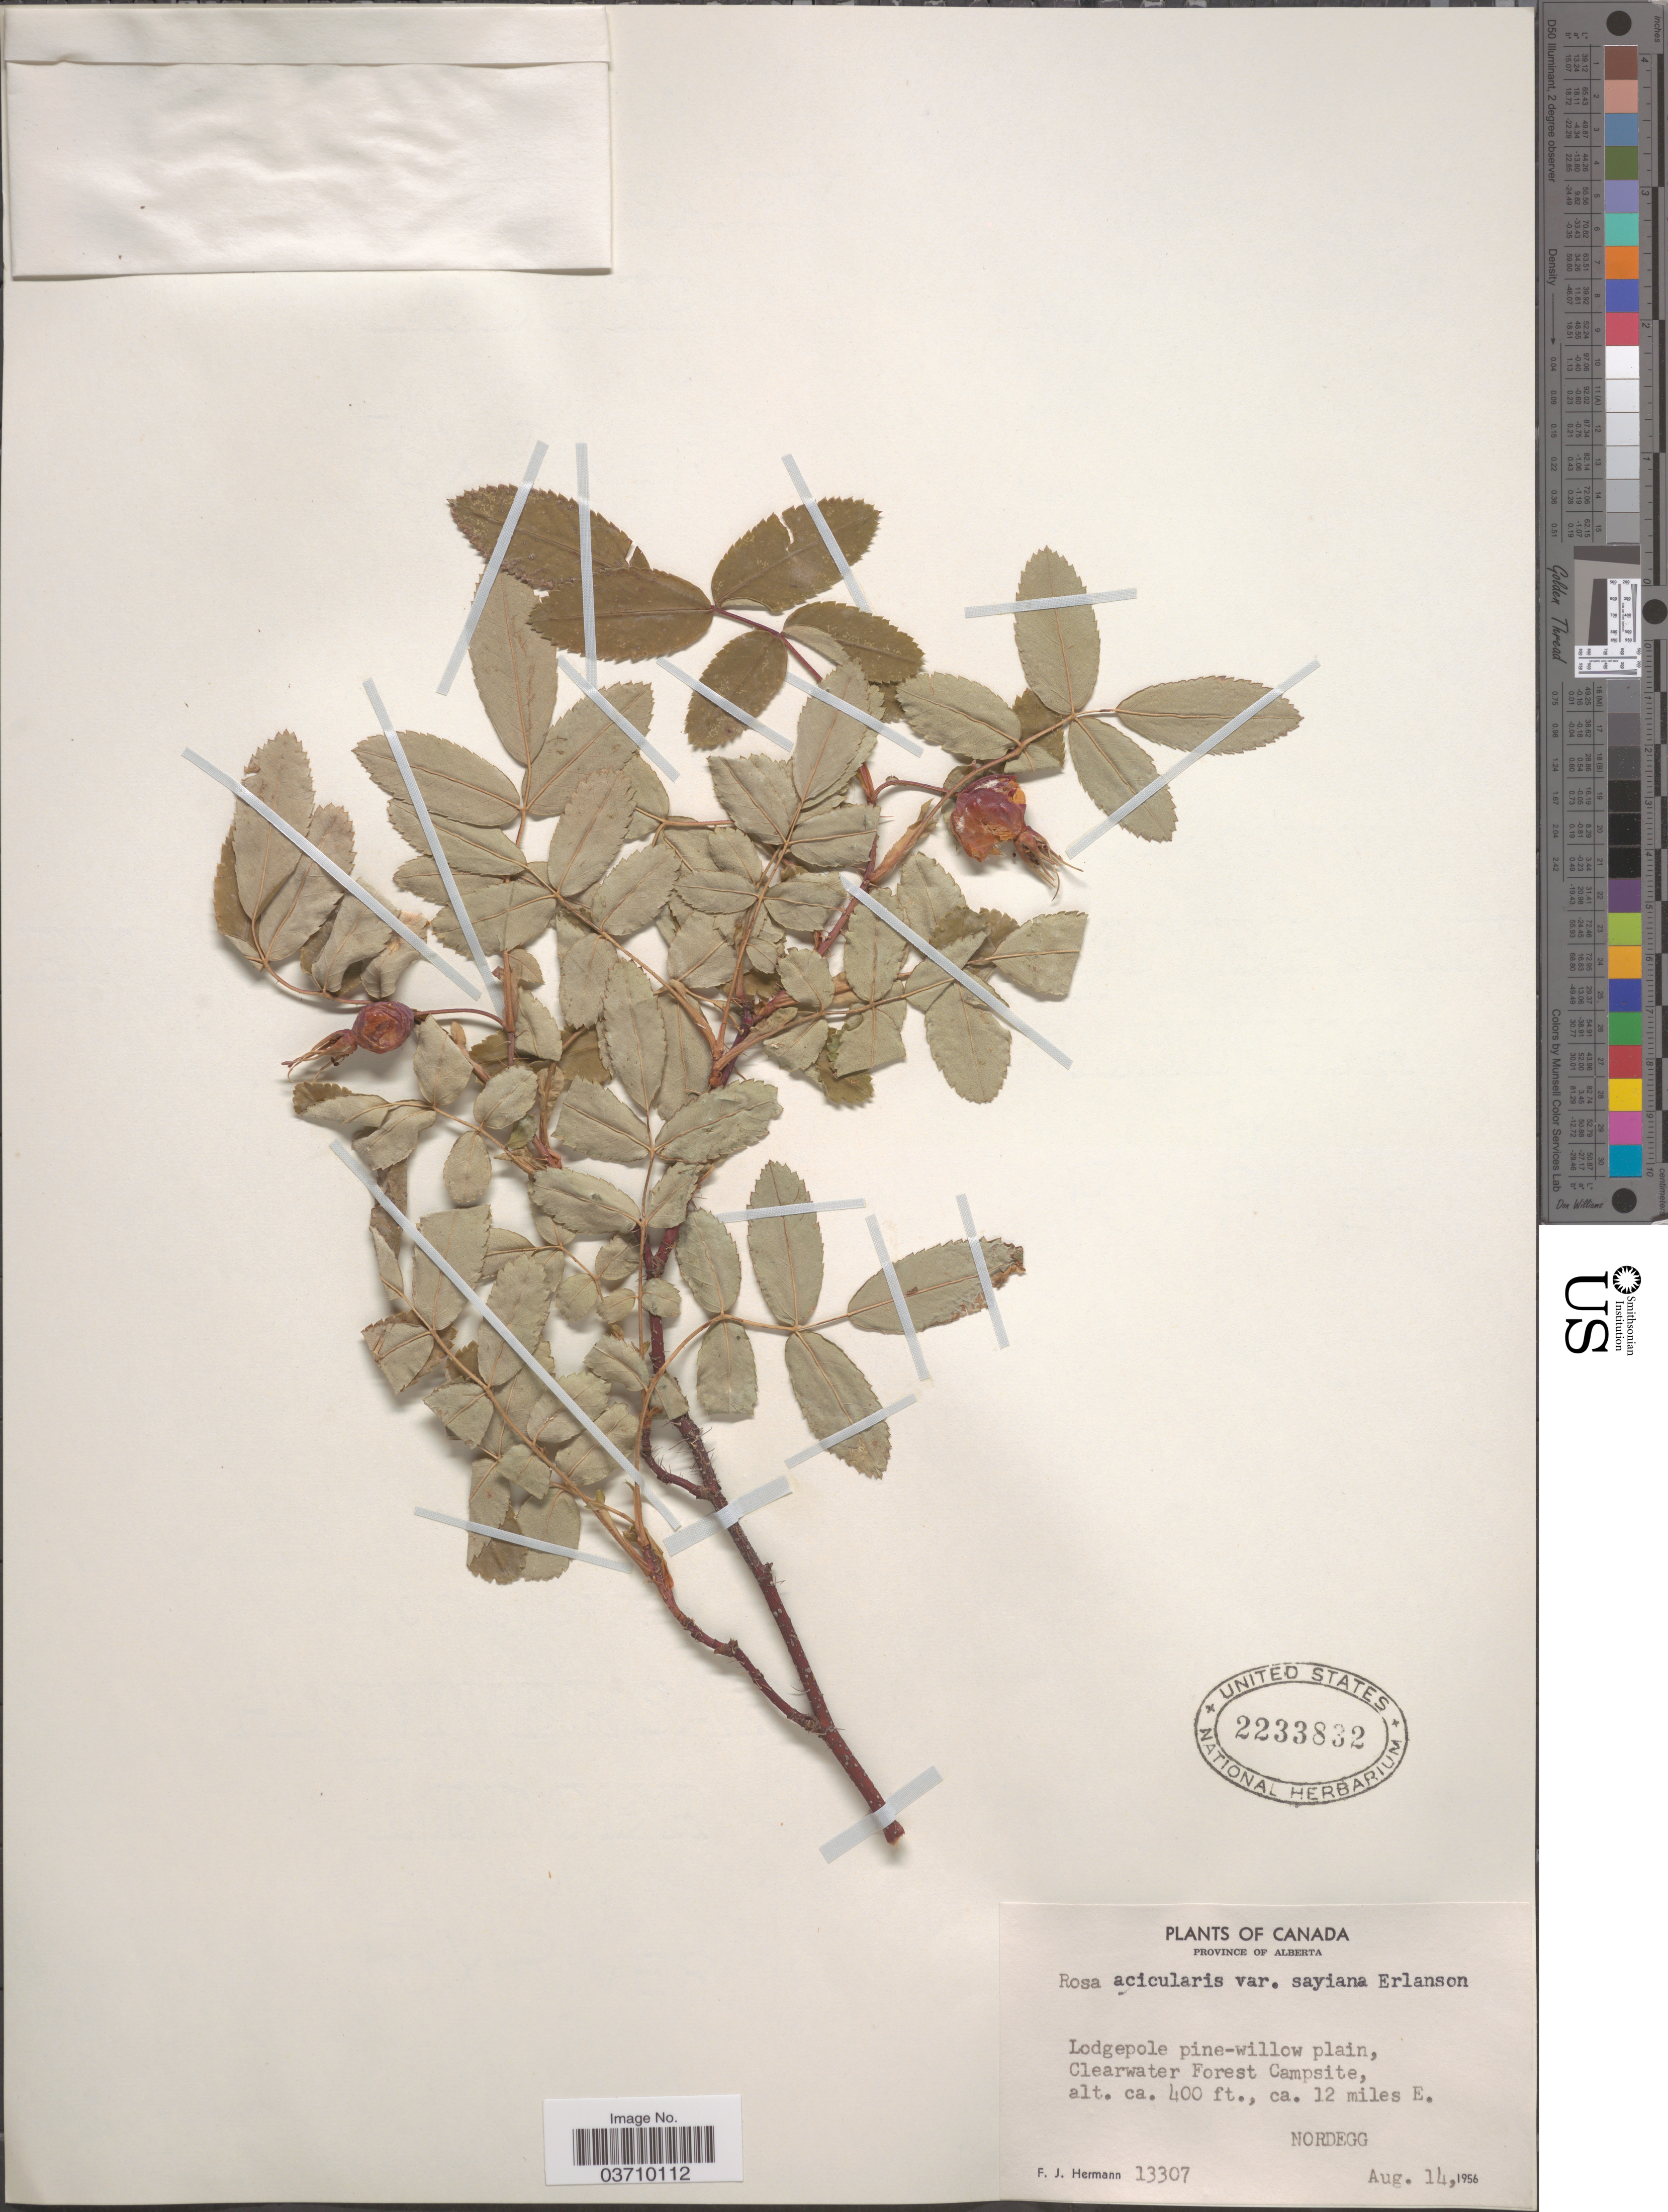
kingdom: Plantae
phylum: Tracheophyta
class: Magnoliopsida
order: Rosales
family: Rosaceae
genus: Rosa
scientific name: Rosa acicularis var. sayi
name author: (Schwein.) Rehder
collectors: F. J. Hermann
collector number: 13307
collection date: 1956-08-14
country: Canada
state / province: Alberta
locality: Clearwater Forest Campsite, ca. 12 miles E. Nordegg.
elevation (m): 122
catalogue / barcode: US 2233832